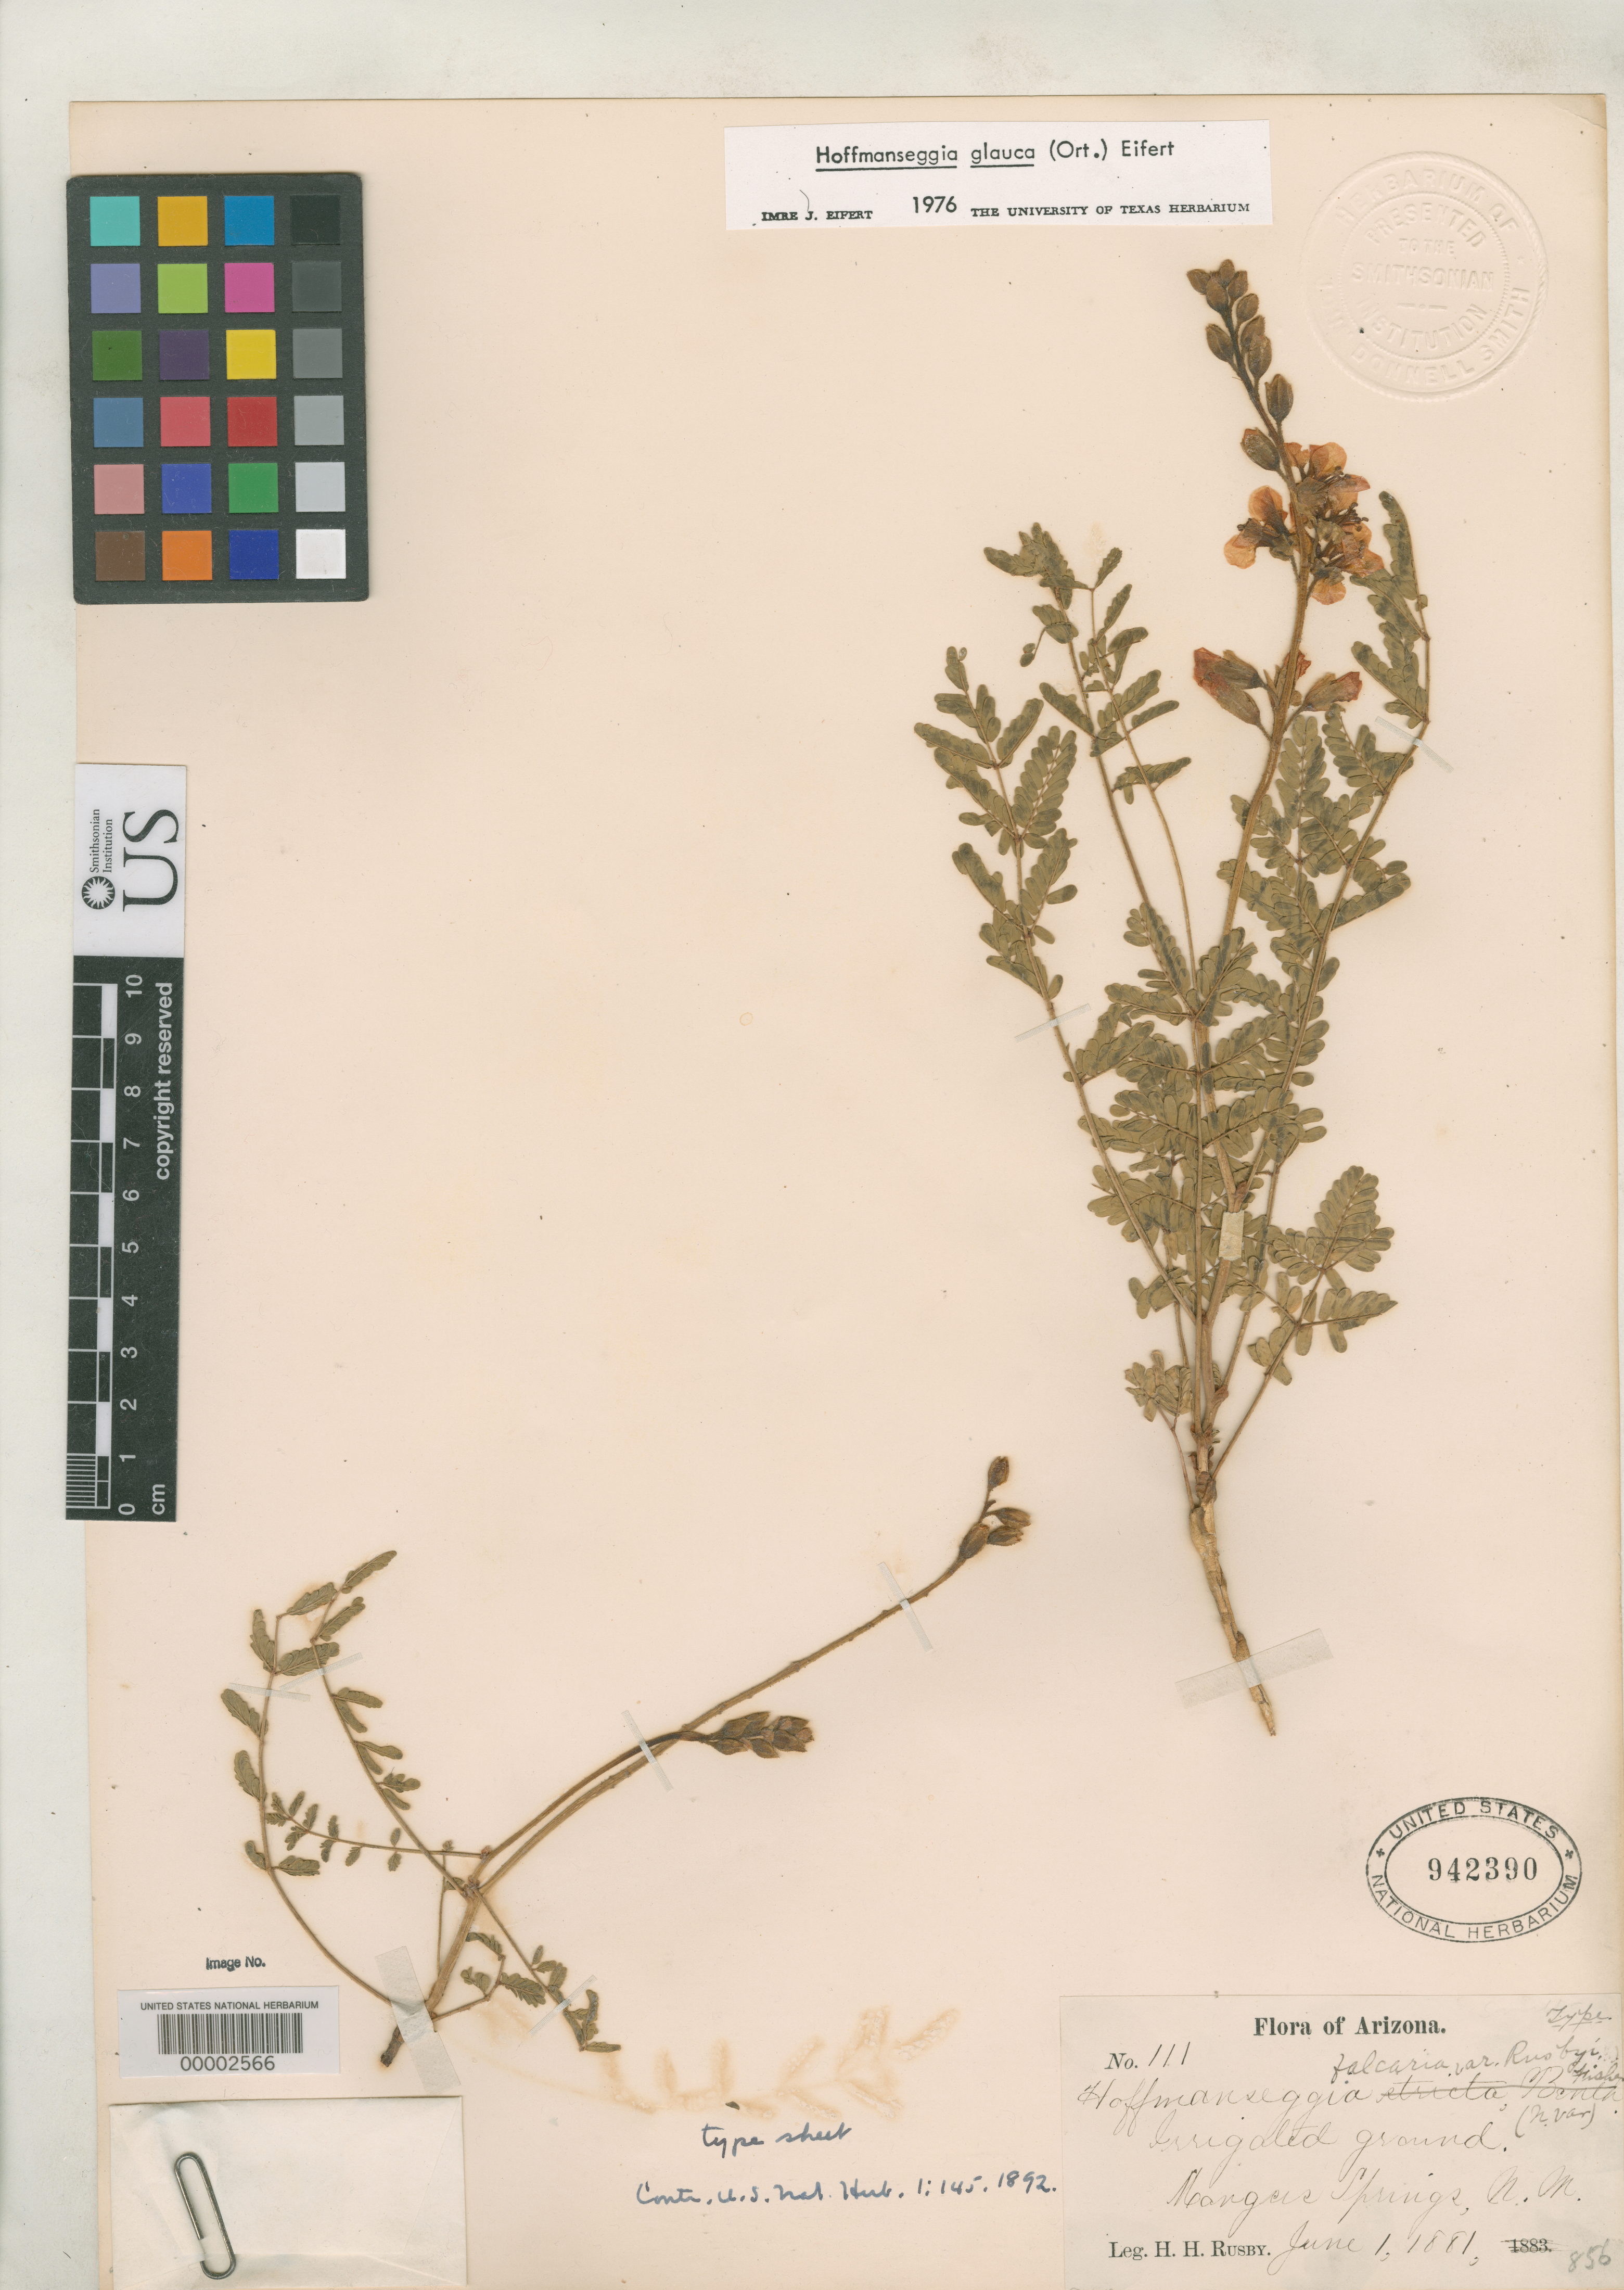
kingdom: Plantae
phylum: Tracheophyta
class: Magnoliopsida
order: Fabales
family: Fabaceae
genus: Hoffmannseggia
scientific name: Hoffmannseggia falcaria var. rusbyi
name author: Fisher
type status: Isolectotype; Type Collection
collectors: H. H. Rusby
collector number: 111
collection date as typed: May 1881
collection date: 1881-05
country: United States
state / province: New Mexico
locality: Mangus Springs.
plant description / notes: Protologue cites one collection but two herbaria ("Herb. J. Donnell-Smith and Missouri Botanical Gardens"). Effectively lectotypified by Simpson (citing "holotype" at NY) but note that this sheet ex Donn. Sm. herbarium is annotated as "Type".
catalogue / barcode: US 942390